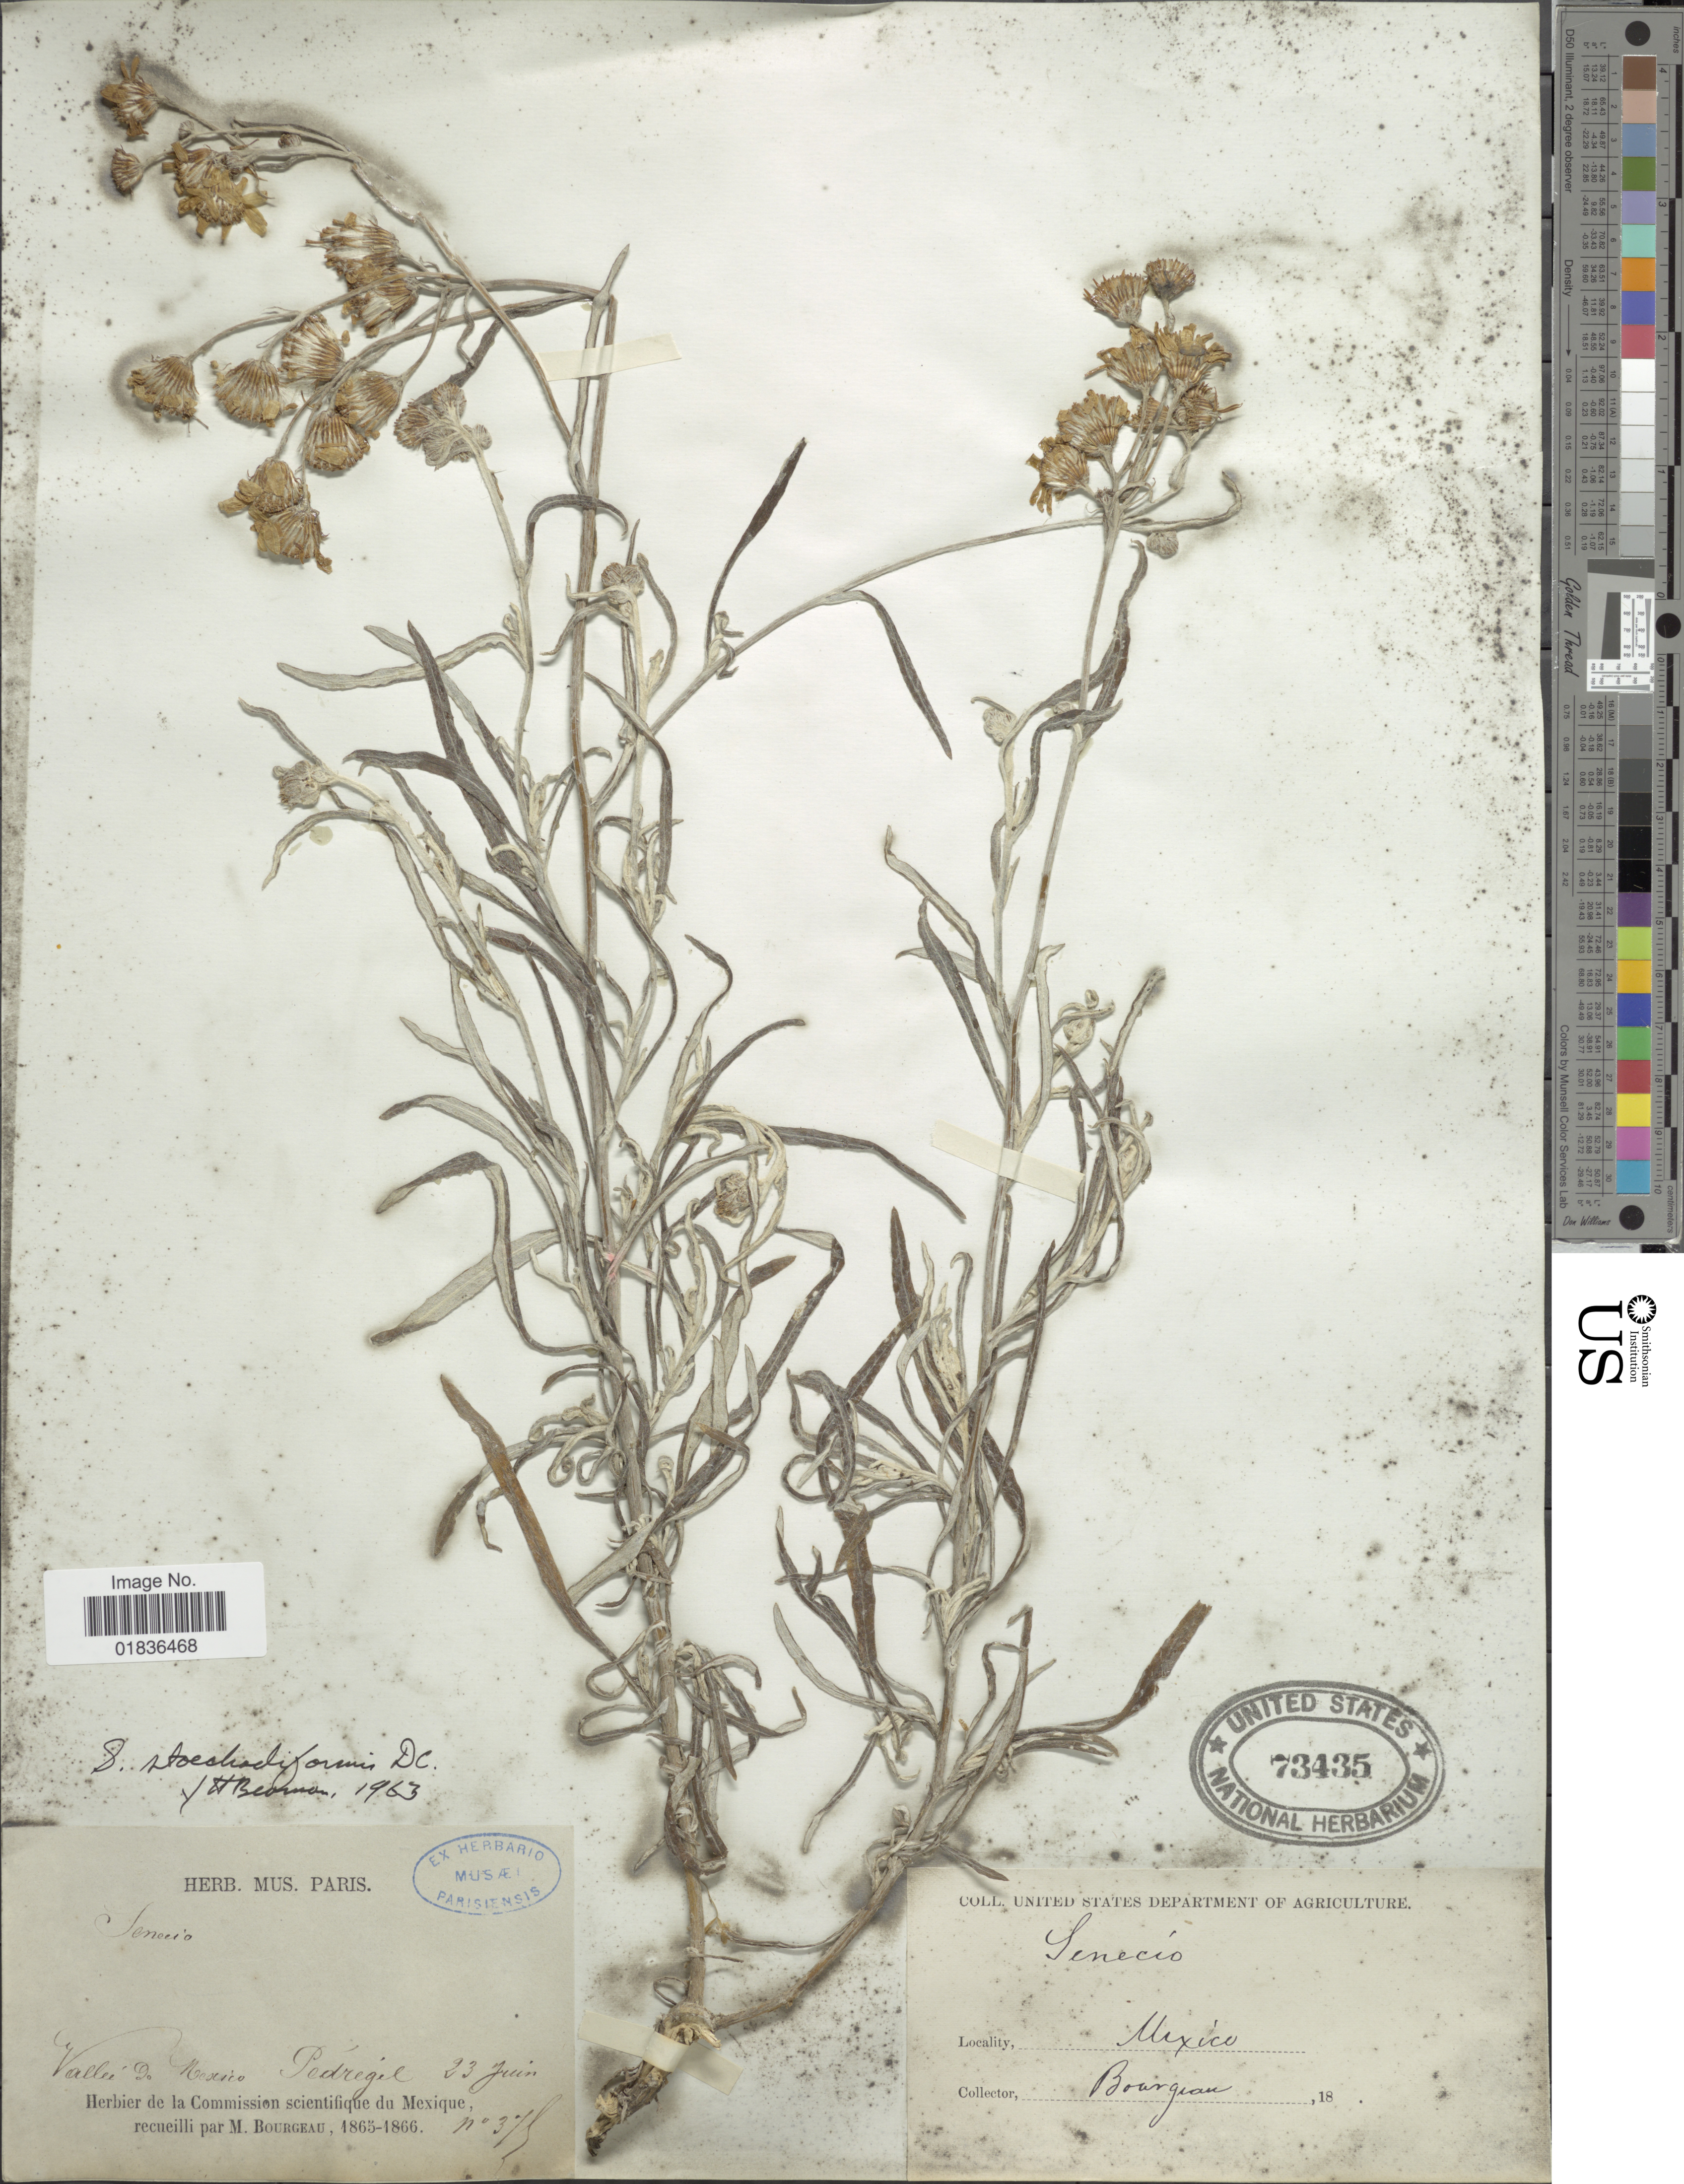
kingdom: Plantae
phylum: Tracheophyta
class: Magnoliopsida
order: Asterales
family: Asteraceae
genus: Senecio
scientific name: Senecio stoechadiformis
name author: DC.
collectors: M. Bourgeau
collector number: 379*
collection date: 1865-06-23/1866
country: Mexico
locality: Vallée de Mexico, Pedregal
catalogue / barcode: US 73435